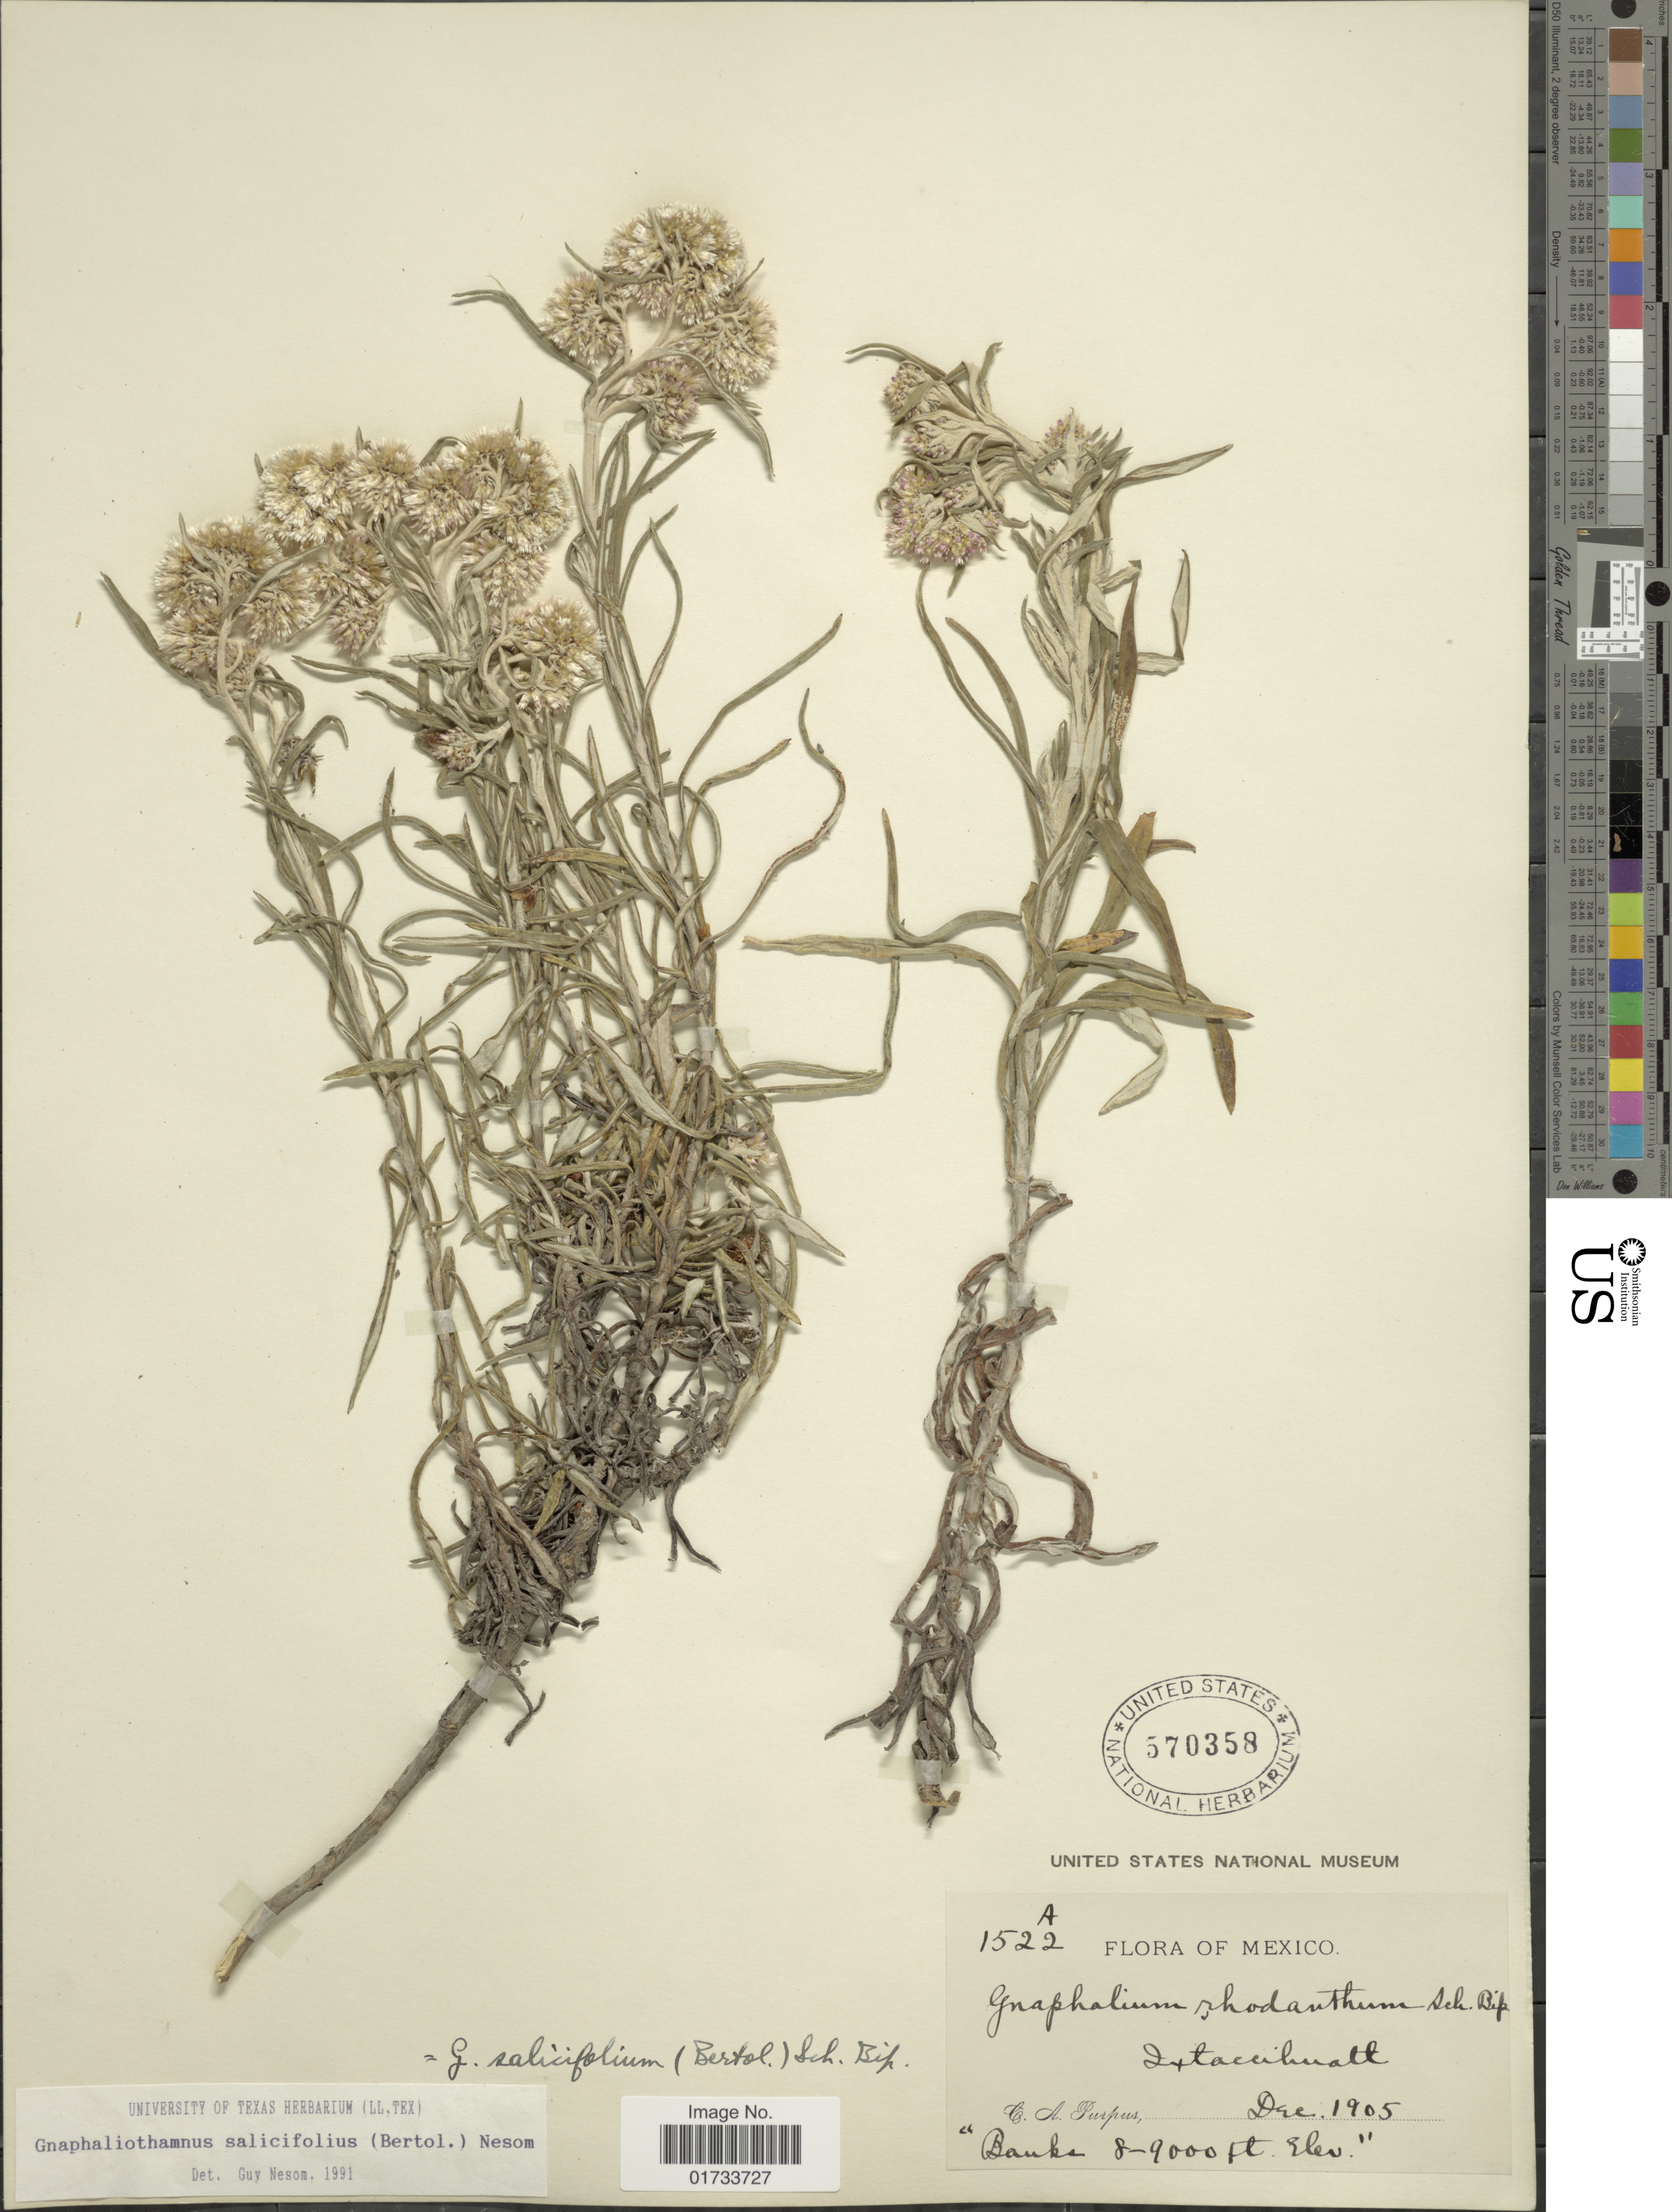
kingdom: Plantae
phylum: Tracheophyta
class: Magnoliopsida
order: Asterales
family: Asteraceae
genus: Chionolaena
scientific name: Chionolaena salicifolia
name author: (Bertol.) G.L. Nesom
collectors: C. A. Purpus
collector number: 1522A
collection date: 1905-12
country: Mexico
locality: Ixtaccihuatl, banks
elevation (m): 2438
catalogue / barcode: US 570358